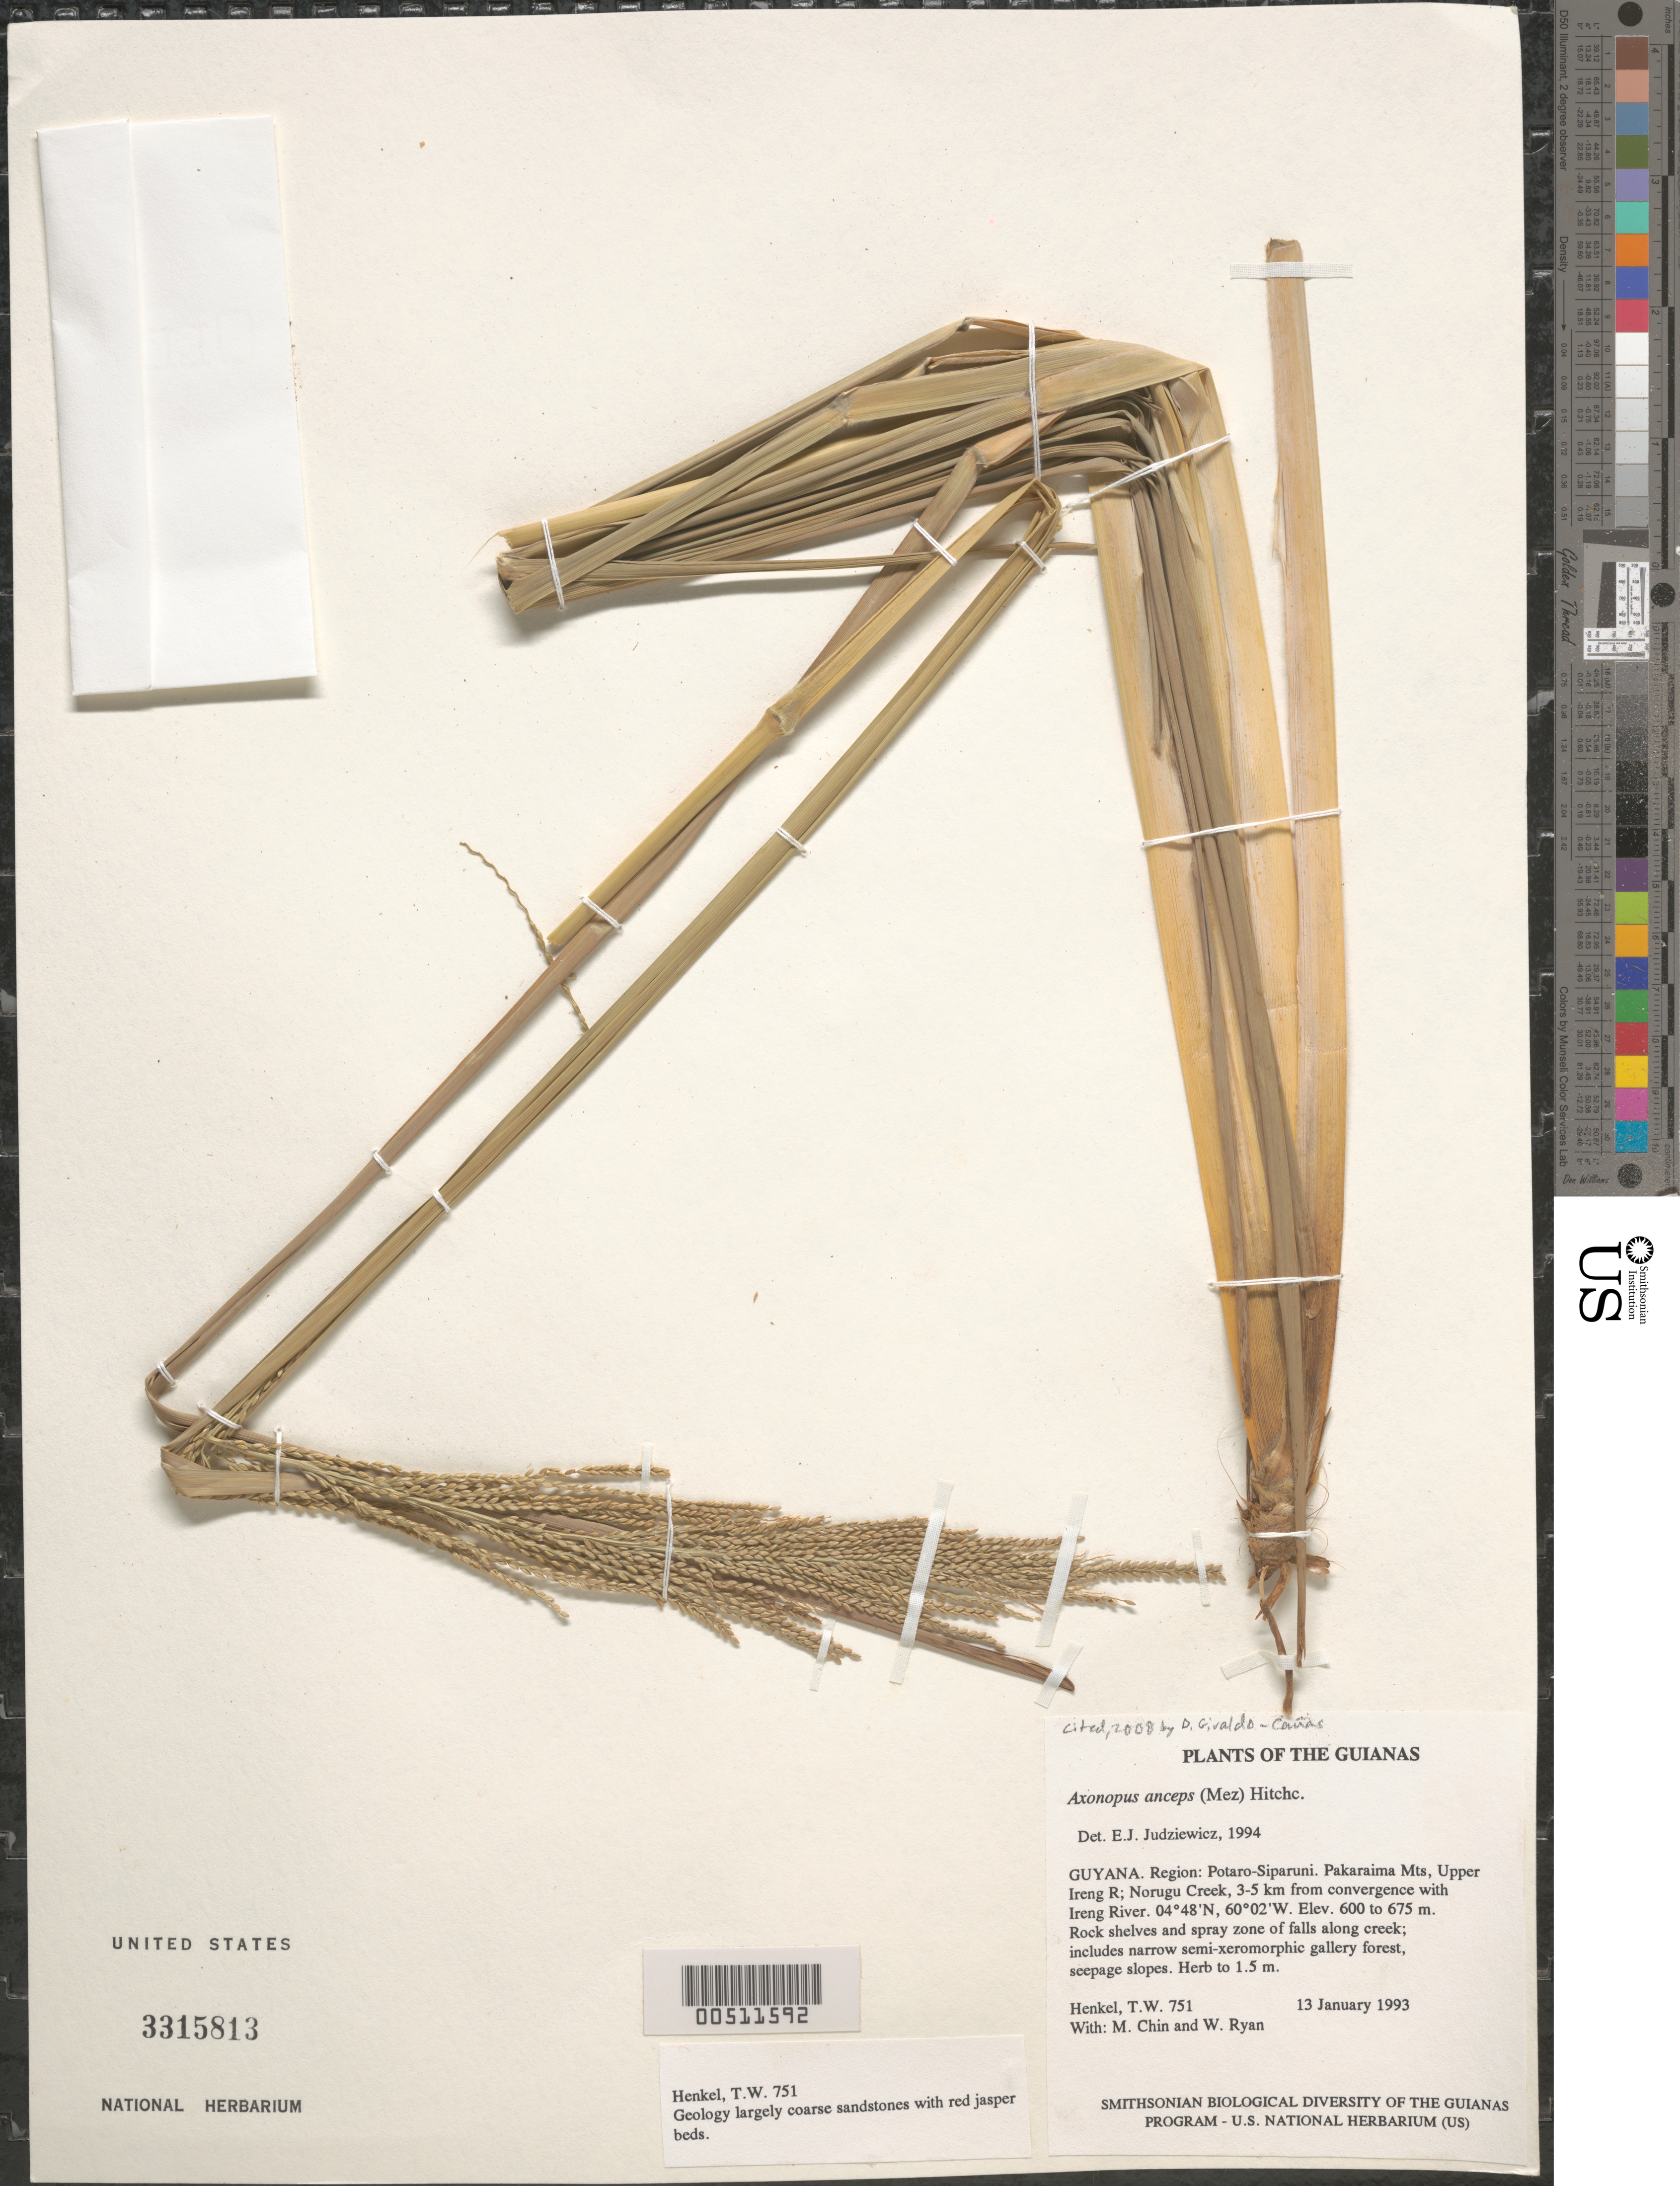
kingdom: Plantae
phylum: Tracheophyta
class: Liliopsida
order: Poales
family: Poaceae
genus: Axonopus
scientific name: Axonopus anceps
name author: (Mez) Hitchc.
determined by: Judziewicz, E. J.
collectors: T. Henkel, M. Chin & W. Ryan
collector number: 751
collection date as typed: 13 January 1993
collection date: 1993-01-13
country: Guyana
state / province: Potaro-Siparuni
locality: Pakaraima Mts, Upper Ireng R; Norugu Creek, 3-5 km from convergence with Ireng River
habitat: Rock shelves and spray zone of falls; narrow semi-xeromorphic gallery forest; seepage slopes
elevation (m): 600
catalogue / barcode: US 3315813